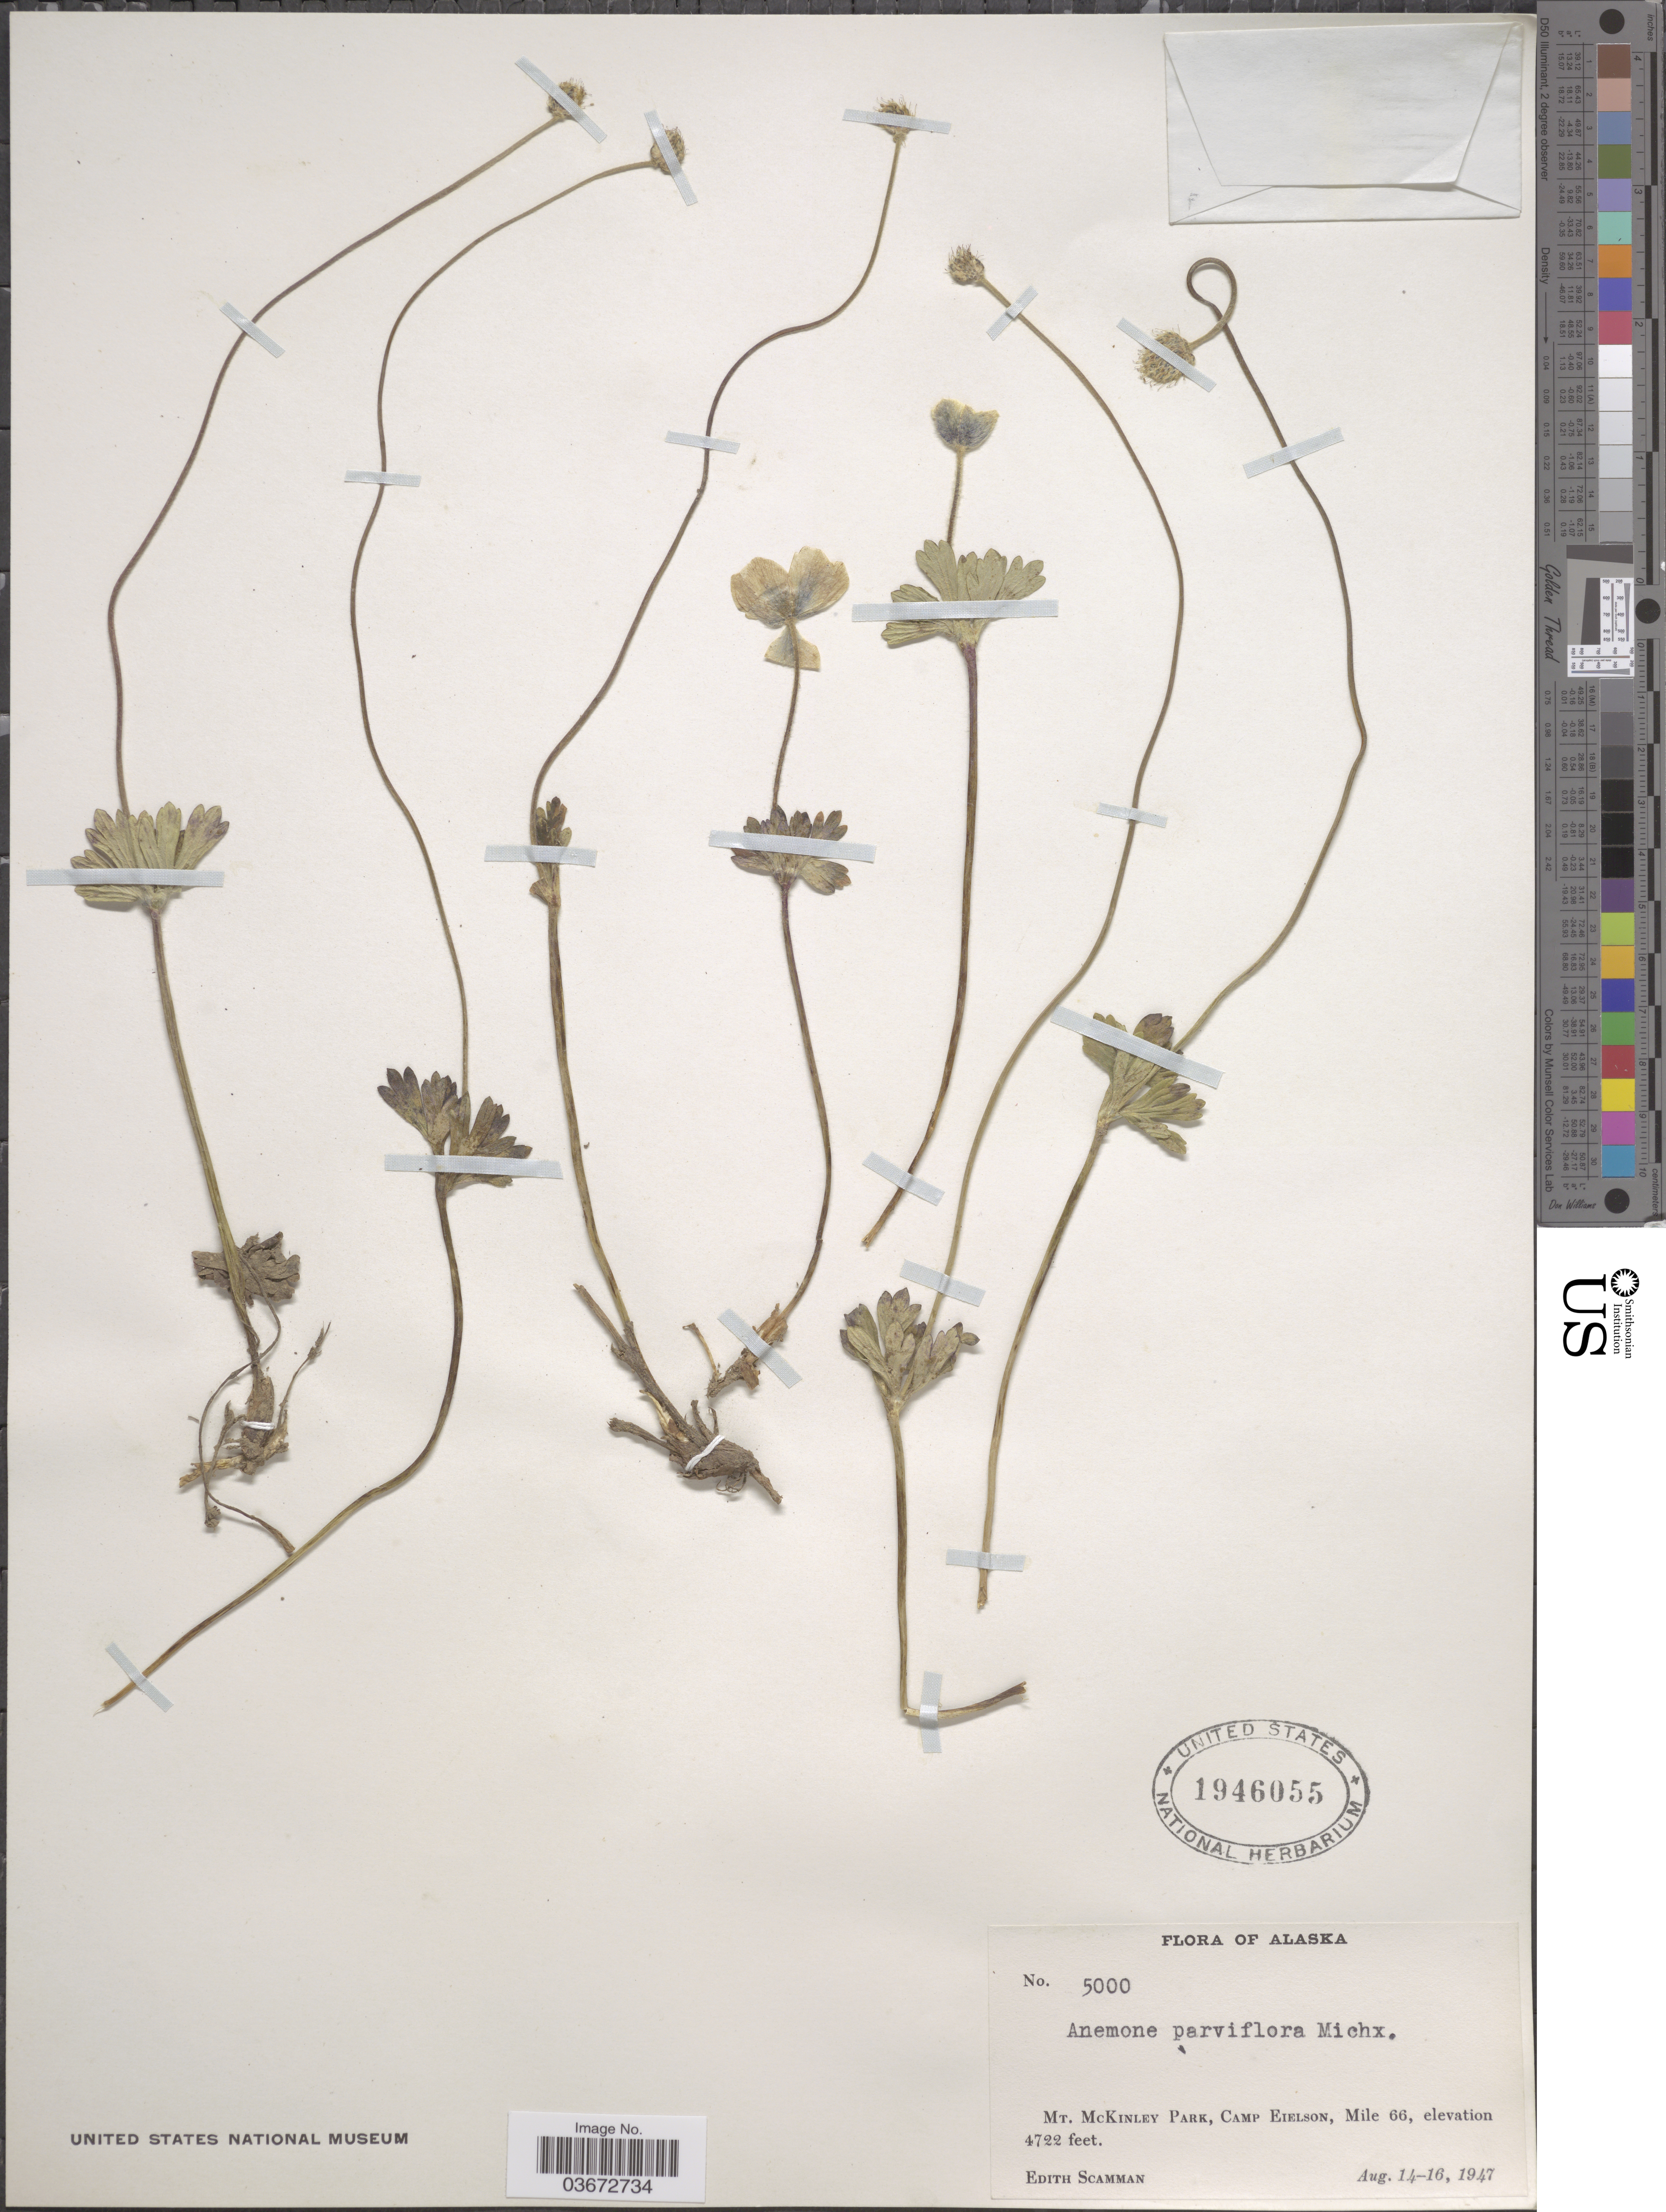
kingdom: Plantae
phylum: Tracheophyta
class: Magnoliopsida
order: Ranunculales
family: Ranunculaceae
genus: Anemone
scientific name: Anemone parviflora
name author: Michx.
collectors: E. Scamman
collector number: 5000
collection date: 1947-08-14/1947-08-16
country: United States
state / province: Alaska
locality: Mt. McKinley Park, Camp Eielson, Mile 66.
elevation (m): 1439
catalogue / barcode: US 1946055